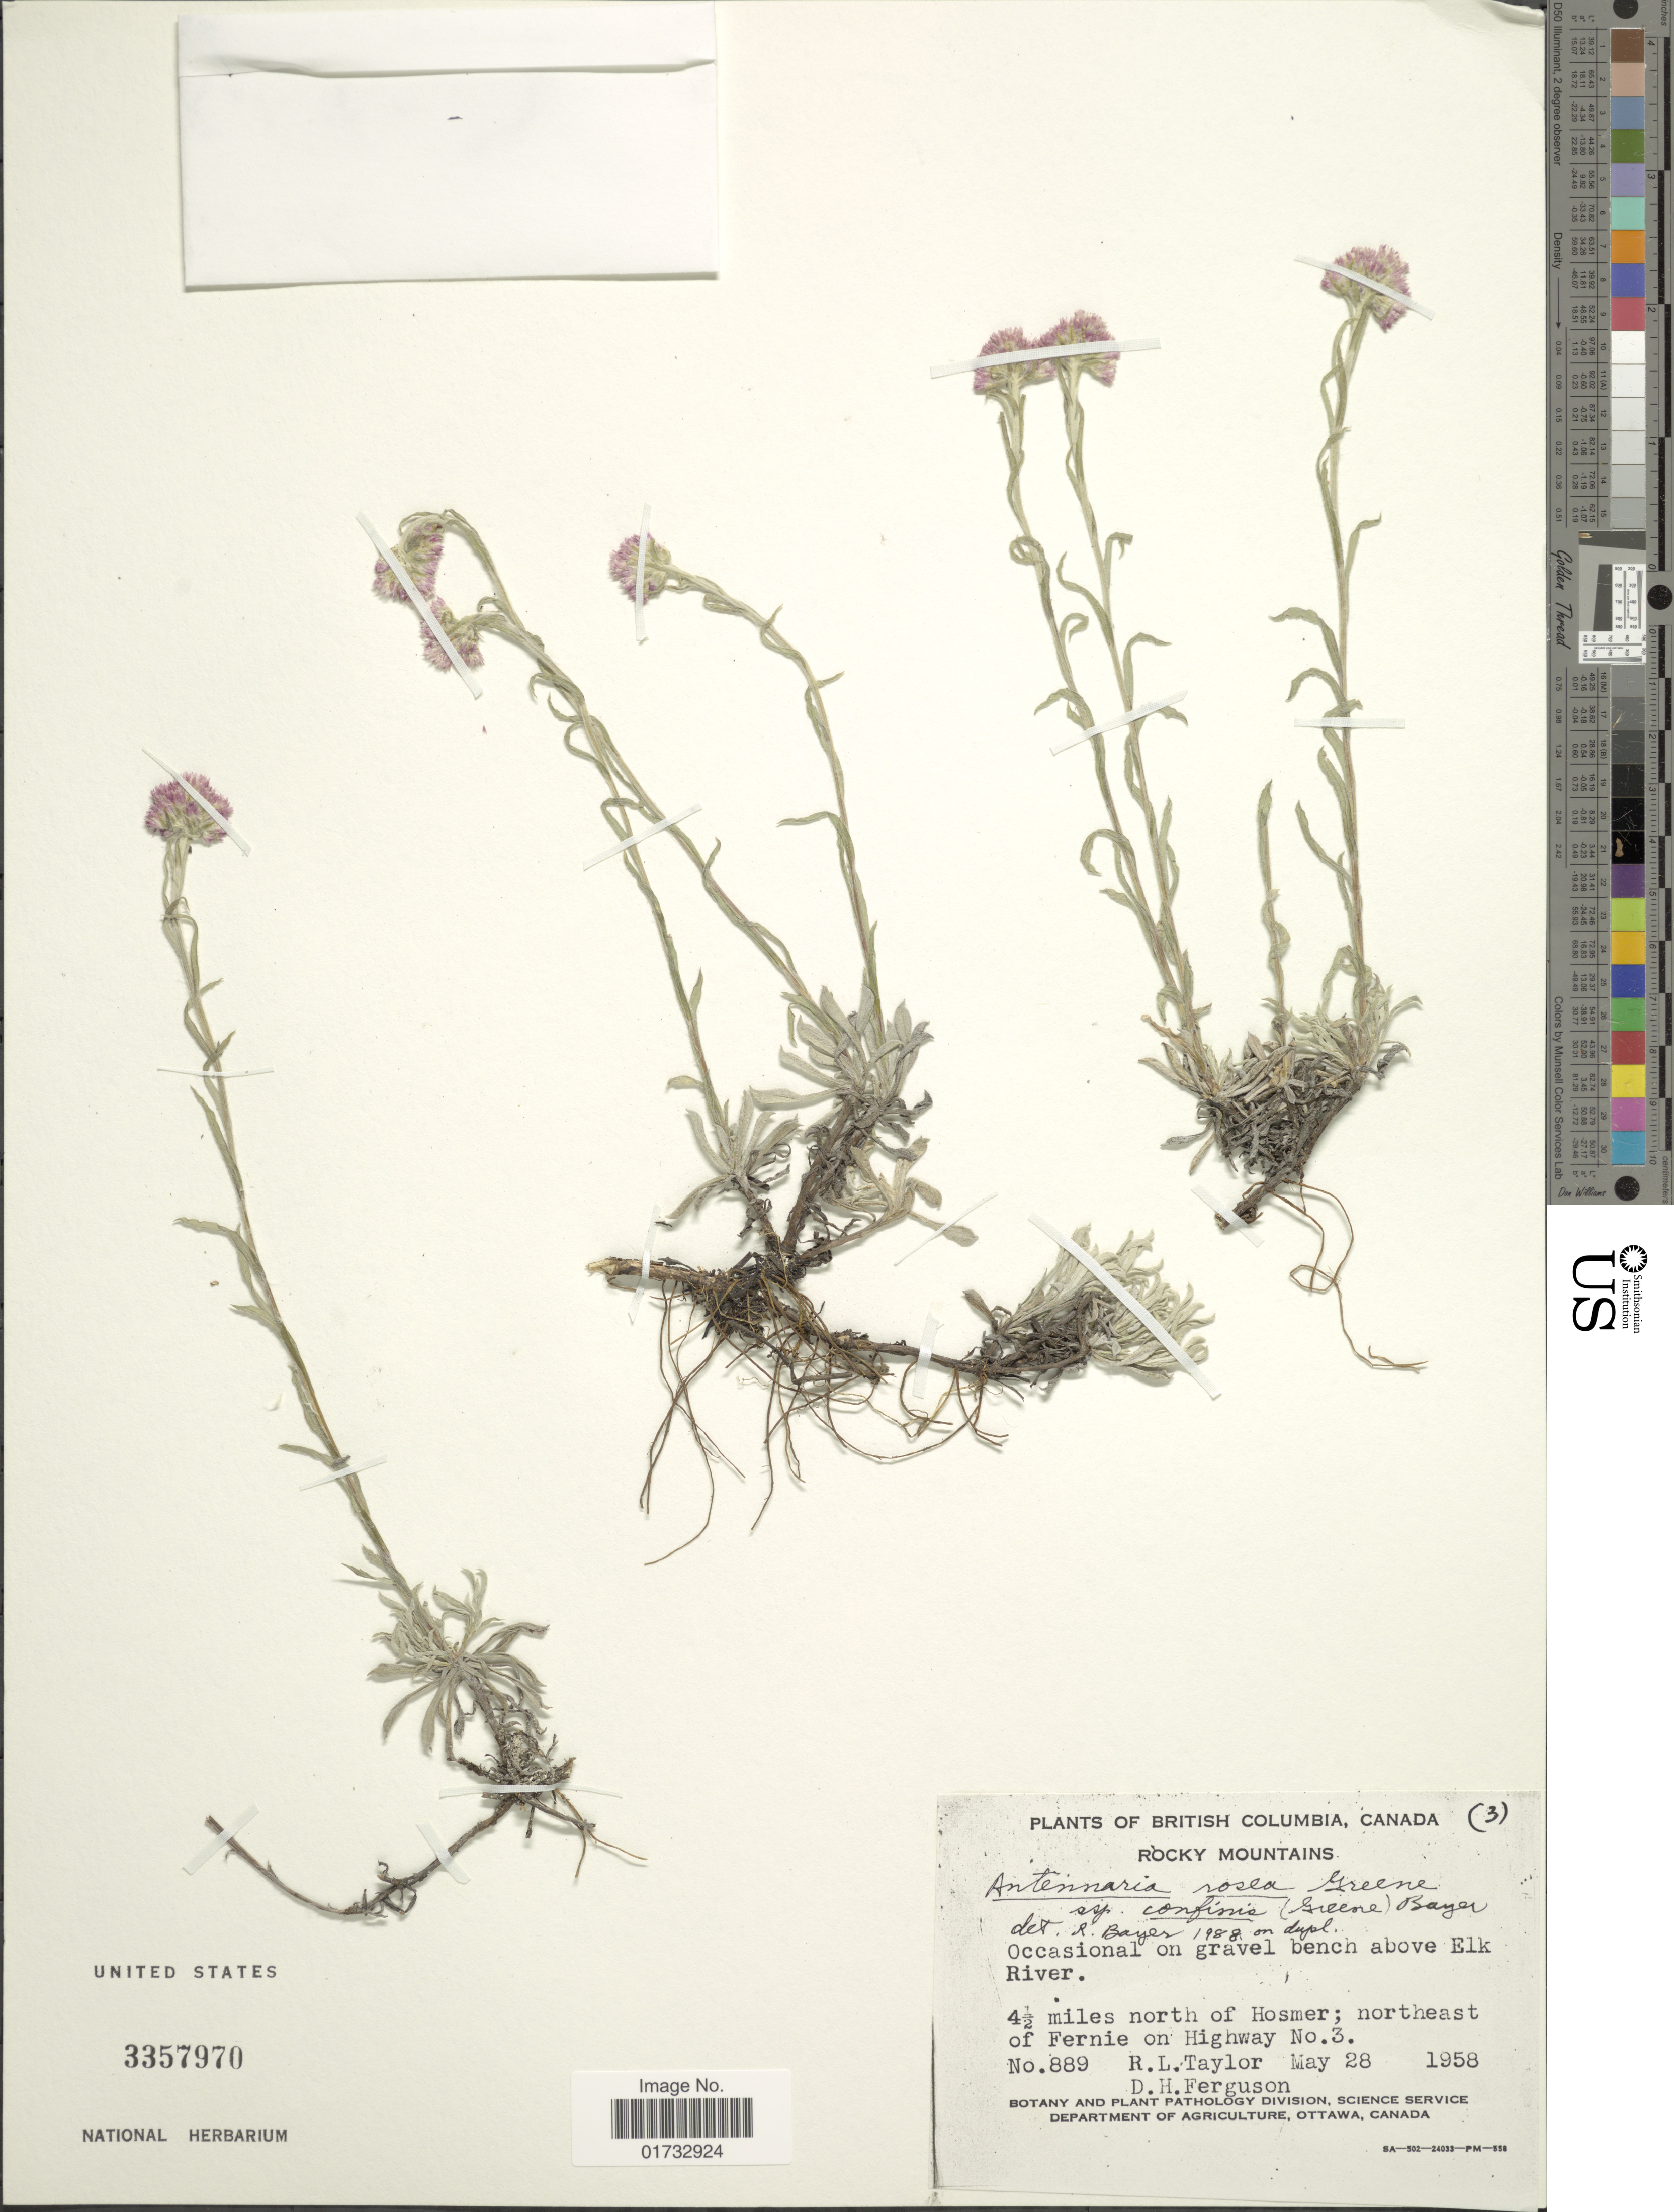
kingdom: Plantae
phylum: Tracheophyta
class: Magnoliopsida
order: Asterales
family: Asteraceae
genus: Antennaria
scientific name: Antennaria rosea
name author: Greene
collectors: R. Taylor & D. Ferguson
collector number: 889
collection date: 1958-05-28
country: Canada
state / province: British Columbia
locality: Occasional on gravel bench above Elk River, 4 1/2 miles north of Hosmer; northeast of Fernie on Highway no. 3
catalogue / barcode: US 3357970